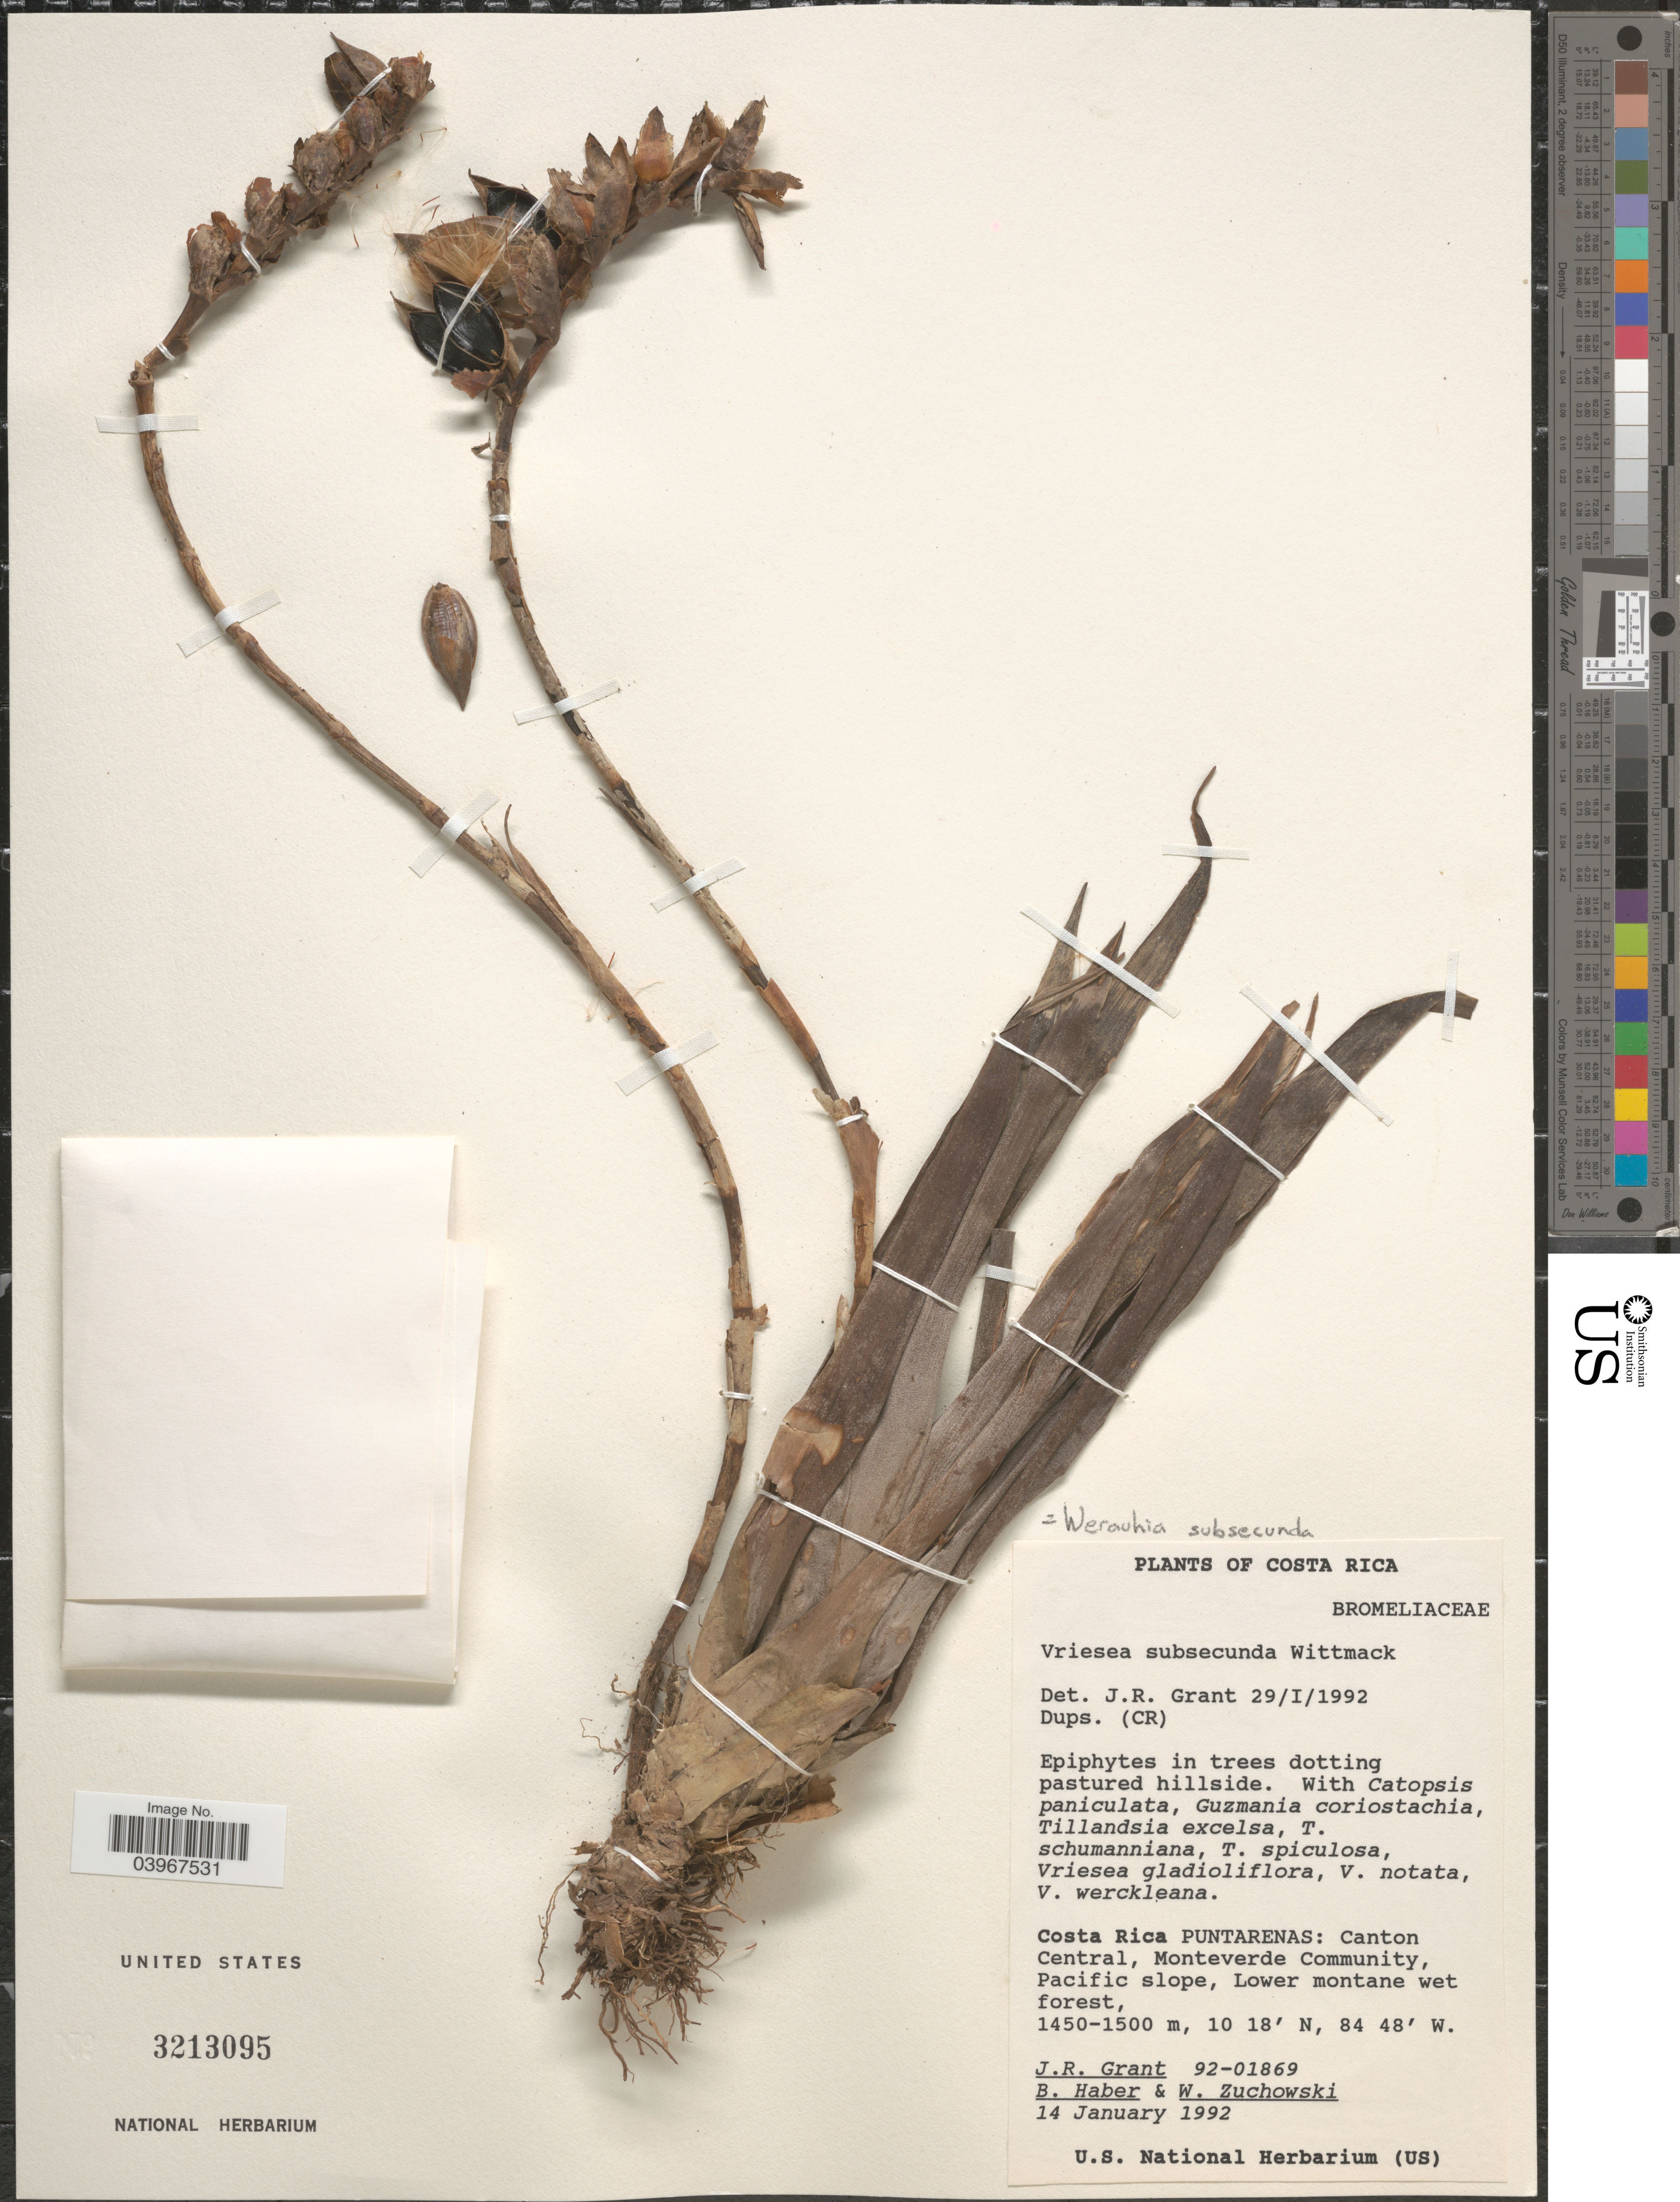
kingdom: Plantae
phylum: Tracheophyta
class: Liliopsida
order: Poales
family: Bromeliaceae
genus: Werauhia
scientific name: Werauhia subsecunda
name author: (Wittm.) J.R. Grant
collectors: J. Grant, B. Haber & W. Zuchowski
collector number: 92-01869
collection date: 1992-01-14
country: Costa Rica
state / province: Puntarenas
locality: Canton Central, Monteverde Community, Pacific slope, Lower montane wet forest.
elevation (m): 1450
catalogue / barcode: US 3213095